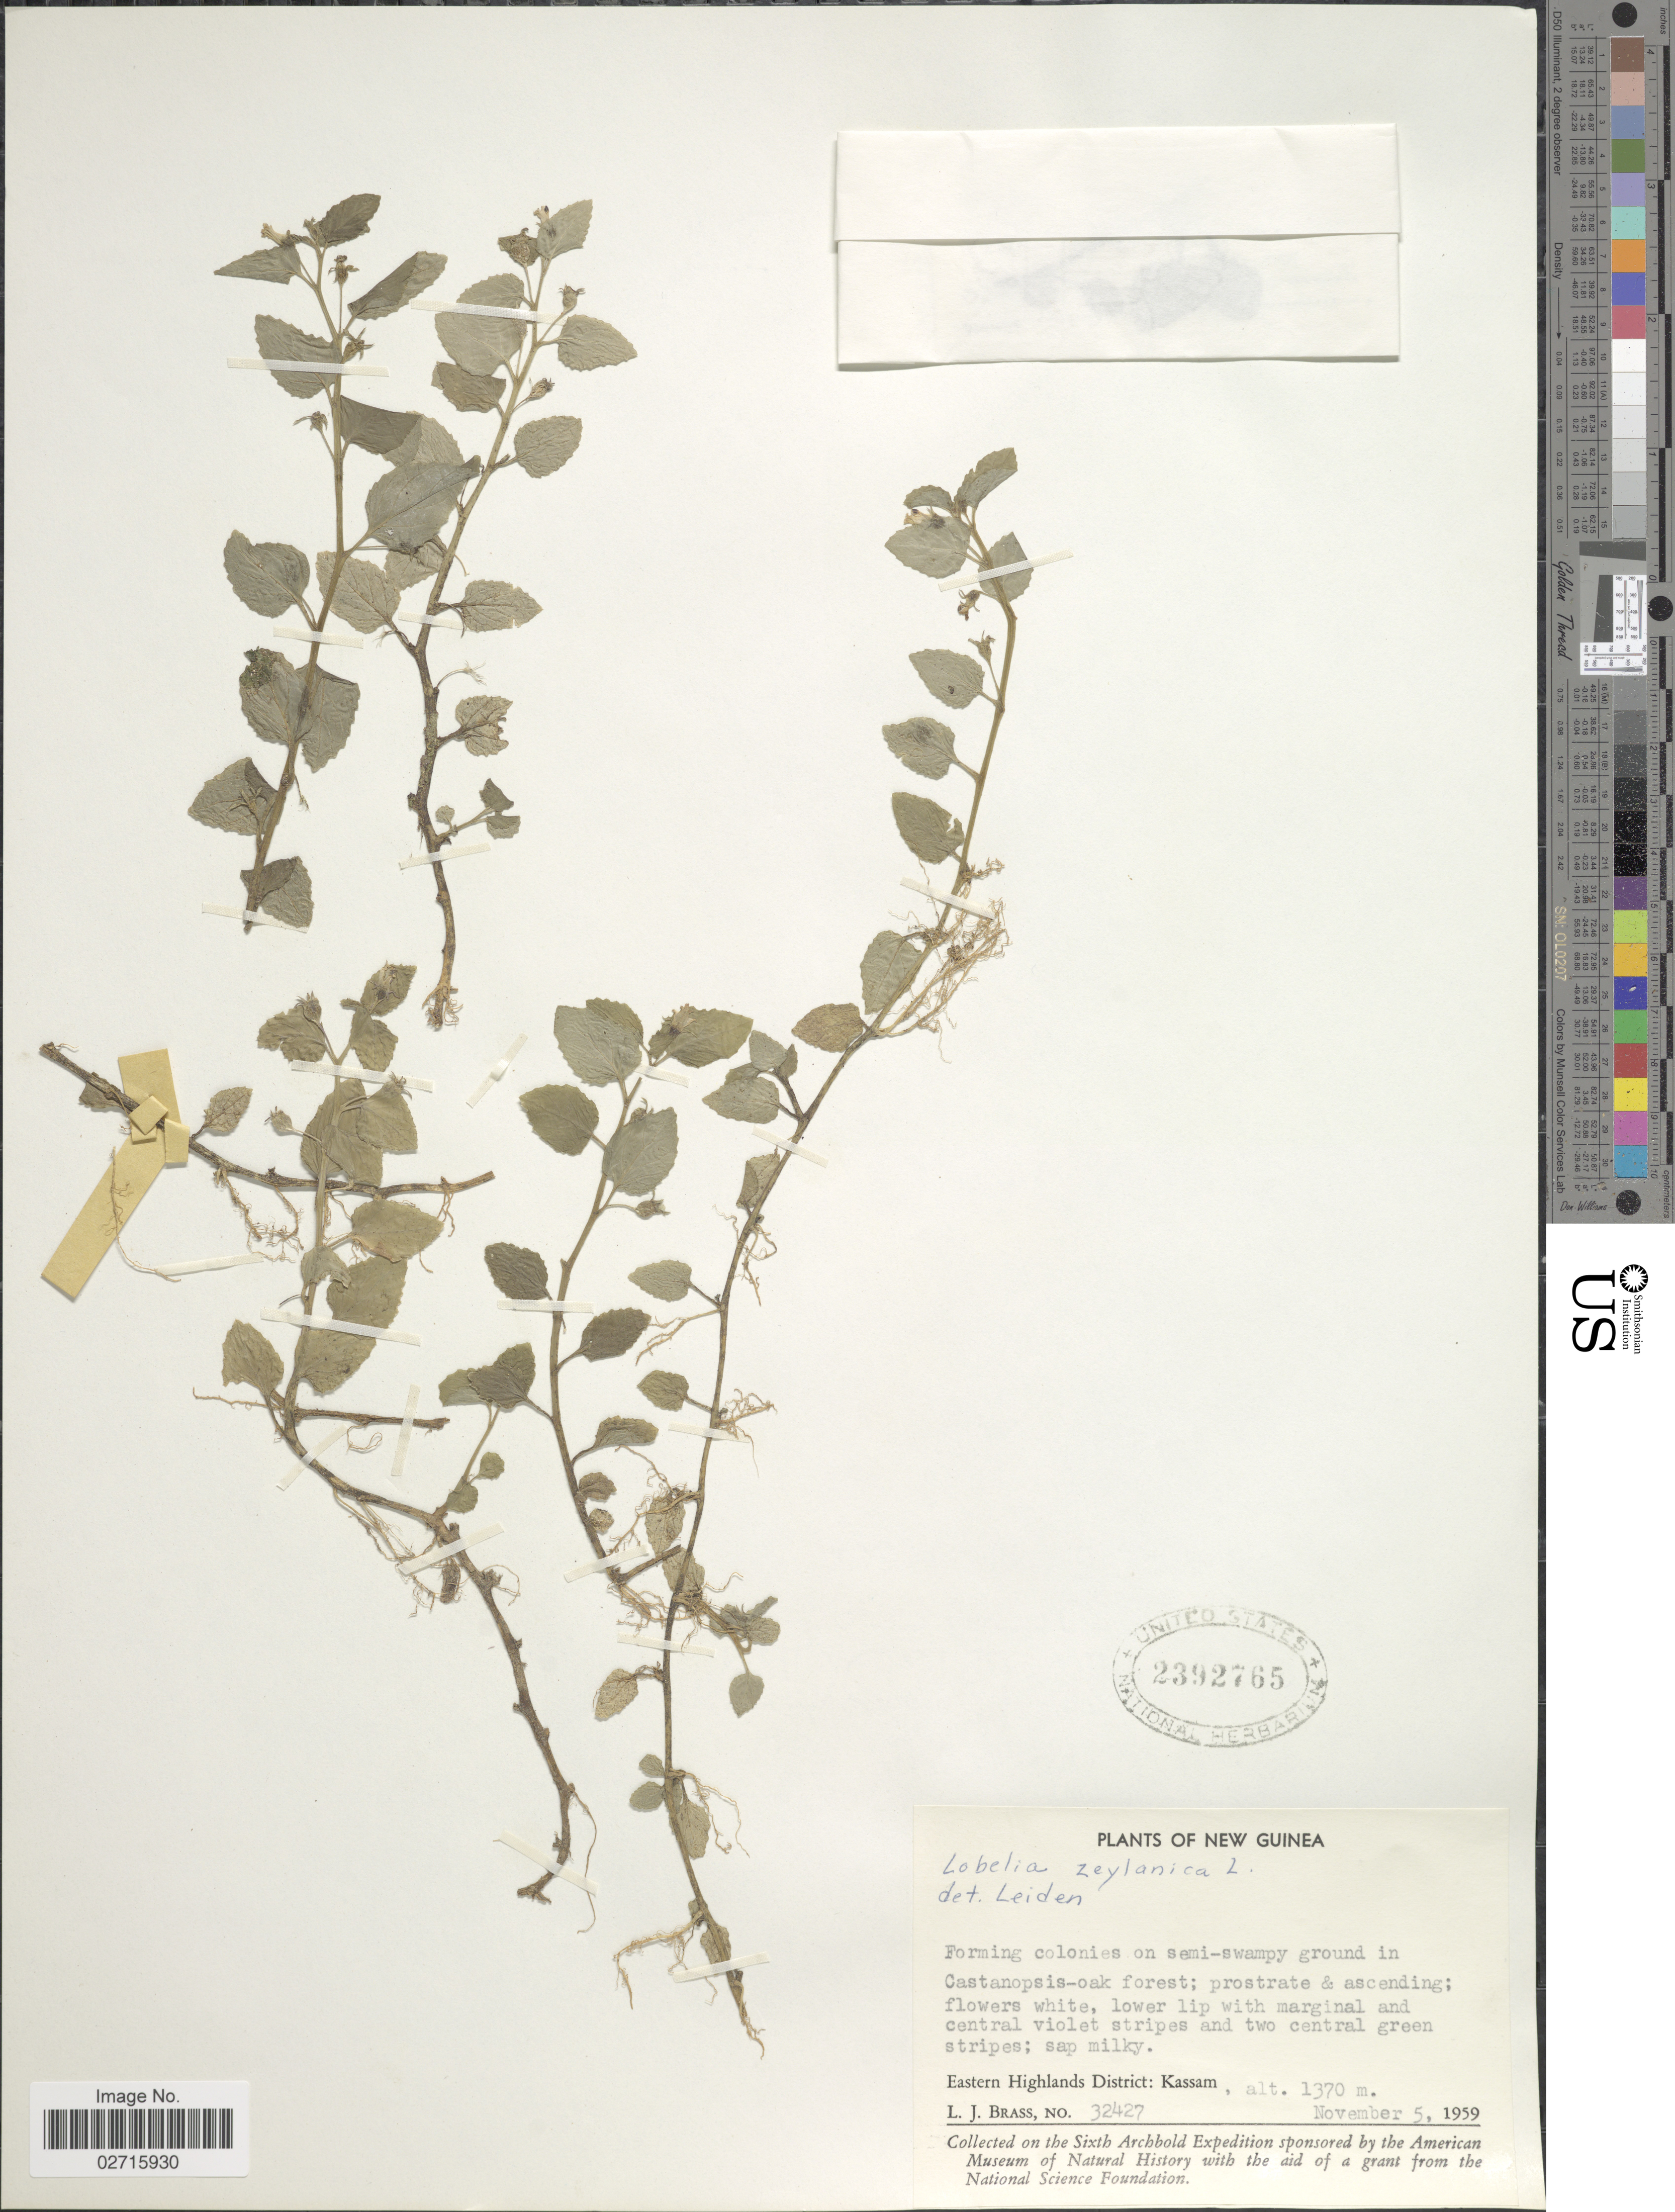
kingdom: Plantae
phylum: Tracheophyta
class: Magnoliopsida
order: Asterales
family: Campanulaceae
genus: Lobelia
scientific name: Lobelia succulenta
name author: Blume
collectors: L. J. Brass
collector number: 32427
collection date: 1959-11-05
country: Papua New Guinea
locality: New Guinea, on semi-swampy ground, Eastern Highlands District: Kassam.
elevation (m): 1370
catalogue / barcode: US 2392765